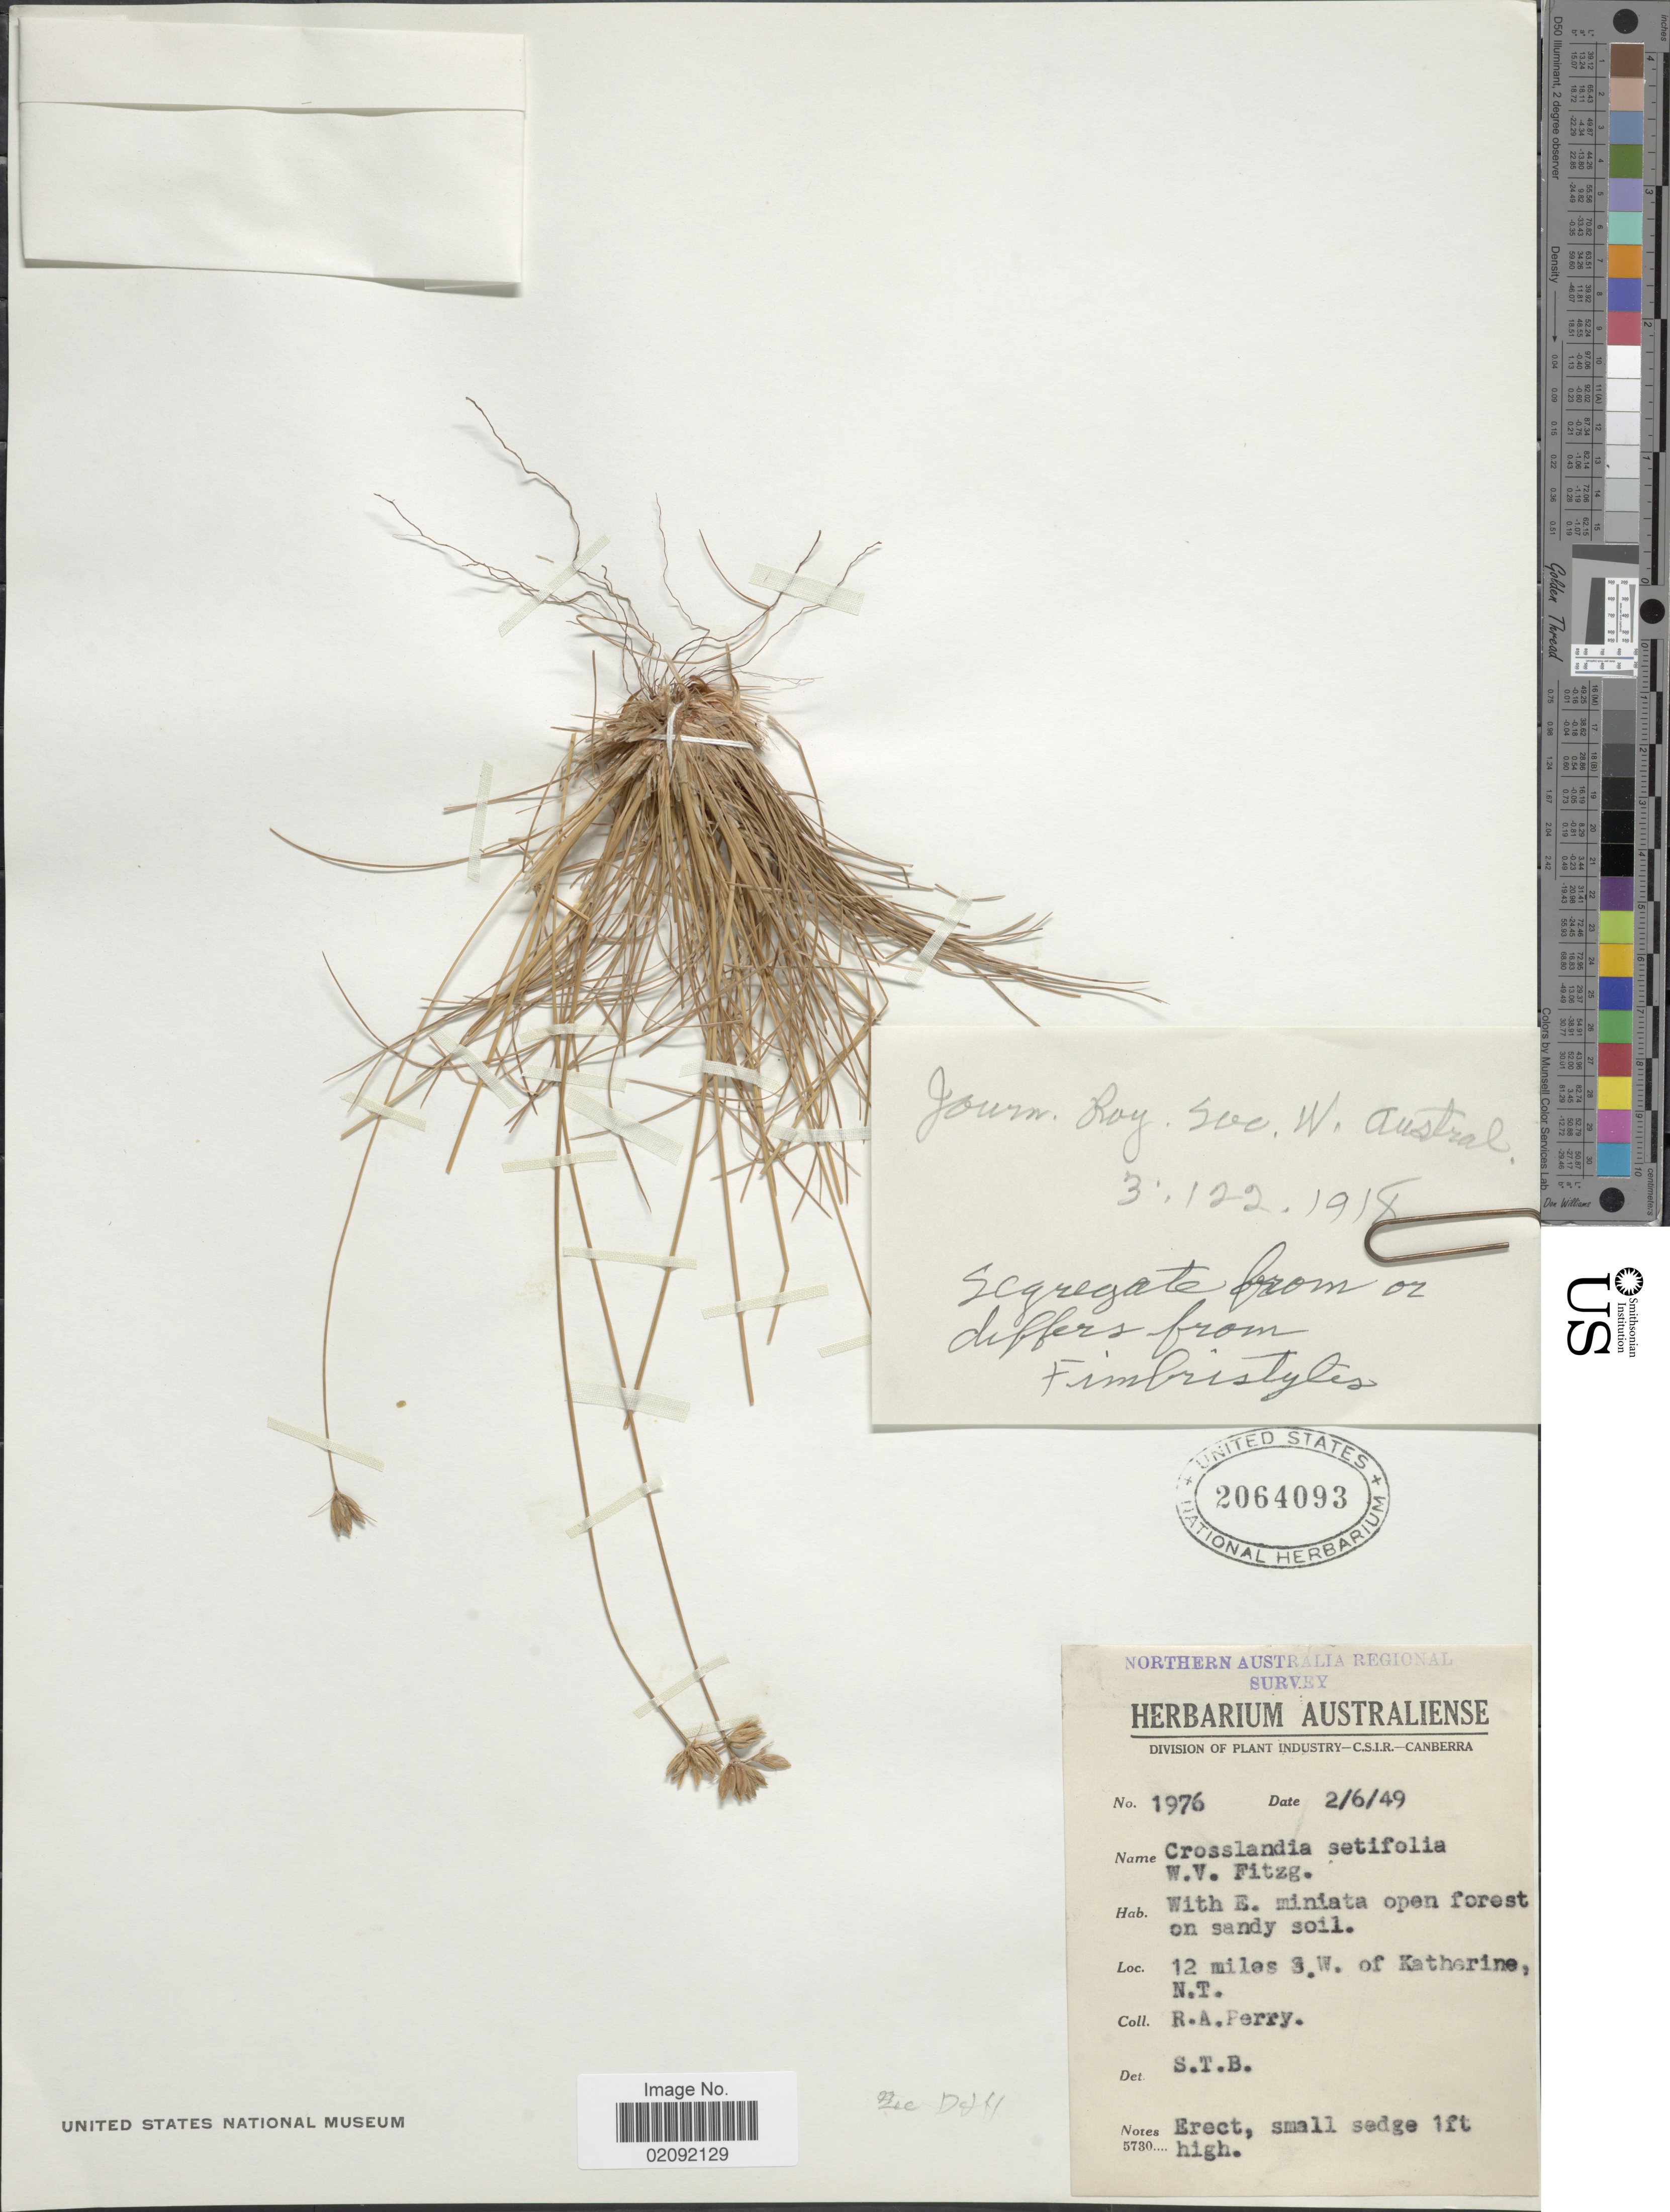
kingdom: Plantae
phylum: Tracheophyta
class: Liliopsida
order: Poales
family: Cyperaceae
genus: Fimbristylis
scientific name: Fimbristylis crosslandii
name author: Roalson et al.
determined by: Strong, Mark T., (BOT), Smithsonian Institution - National Museum of Natural History (UNITED STATES)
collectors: Perry, R. A.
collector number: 1976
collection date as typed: Transcribed d/m/y: 2/6/49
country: Australia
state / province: Northern Territory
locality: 12 miles S.W. of Katherine.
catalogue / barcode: US 2064093